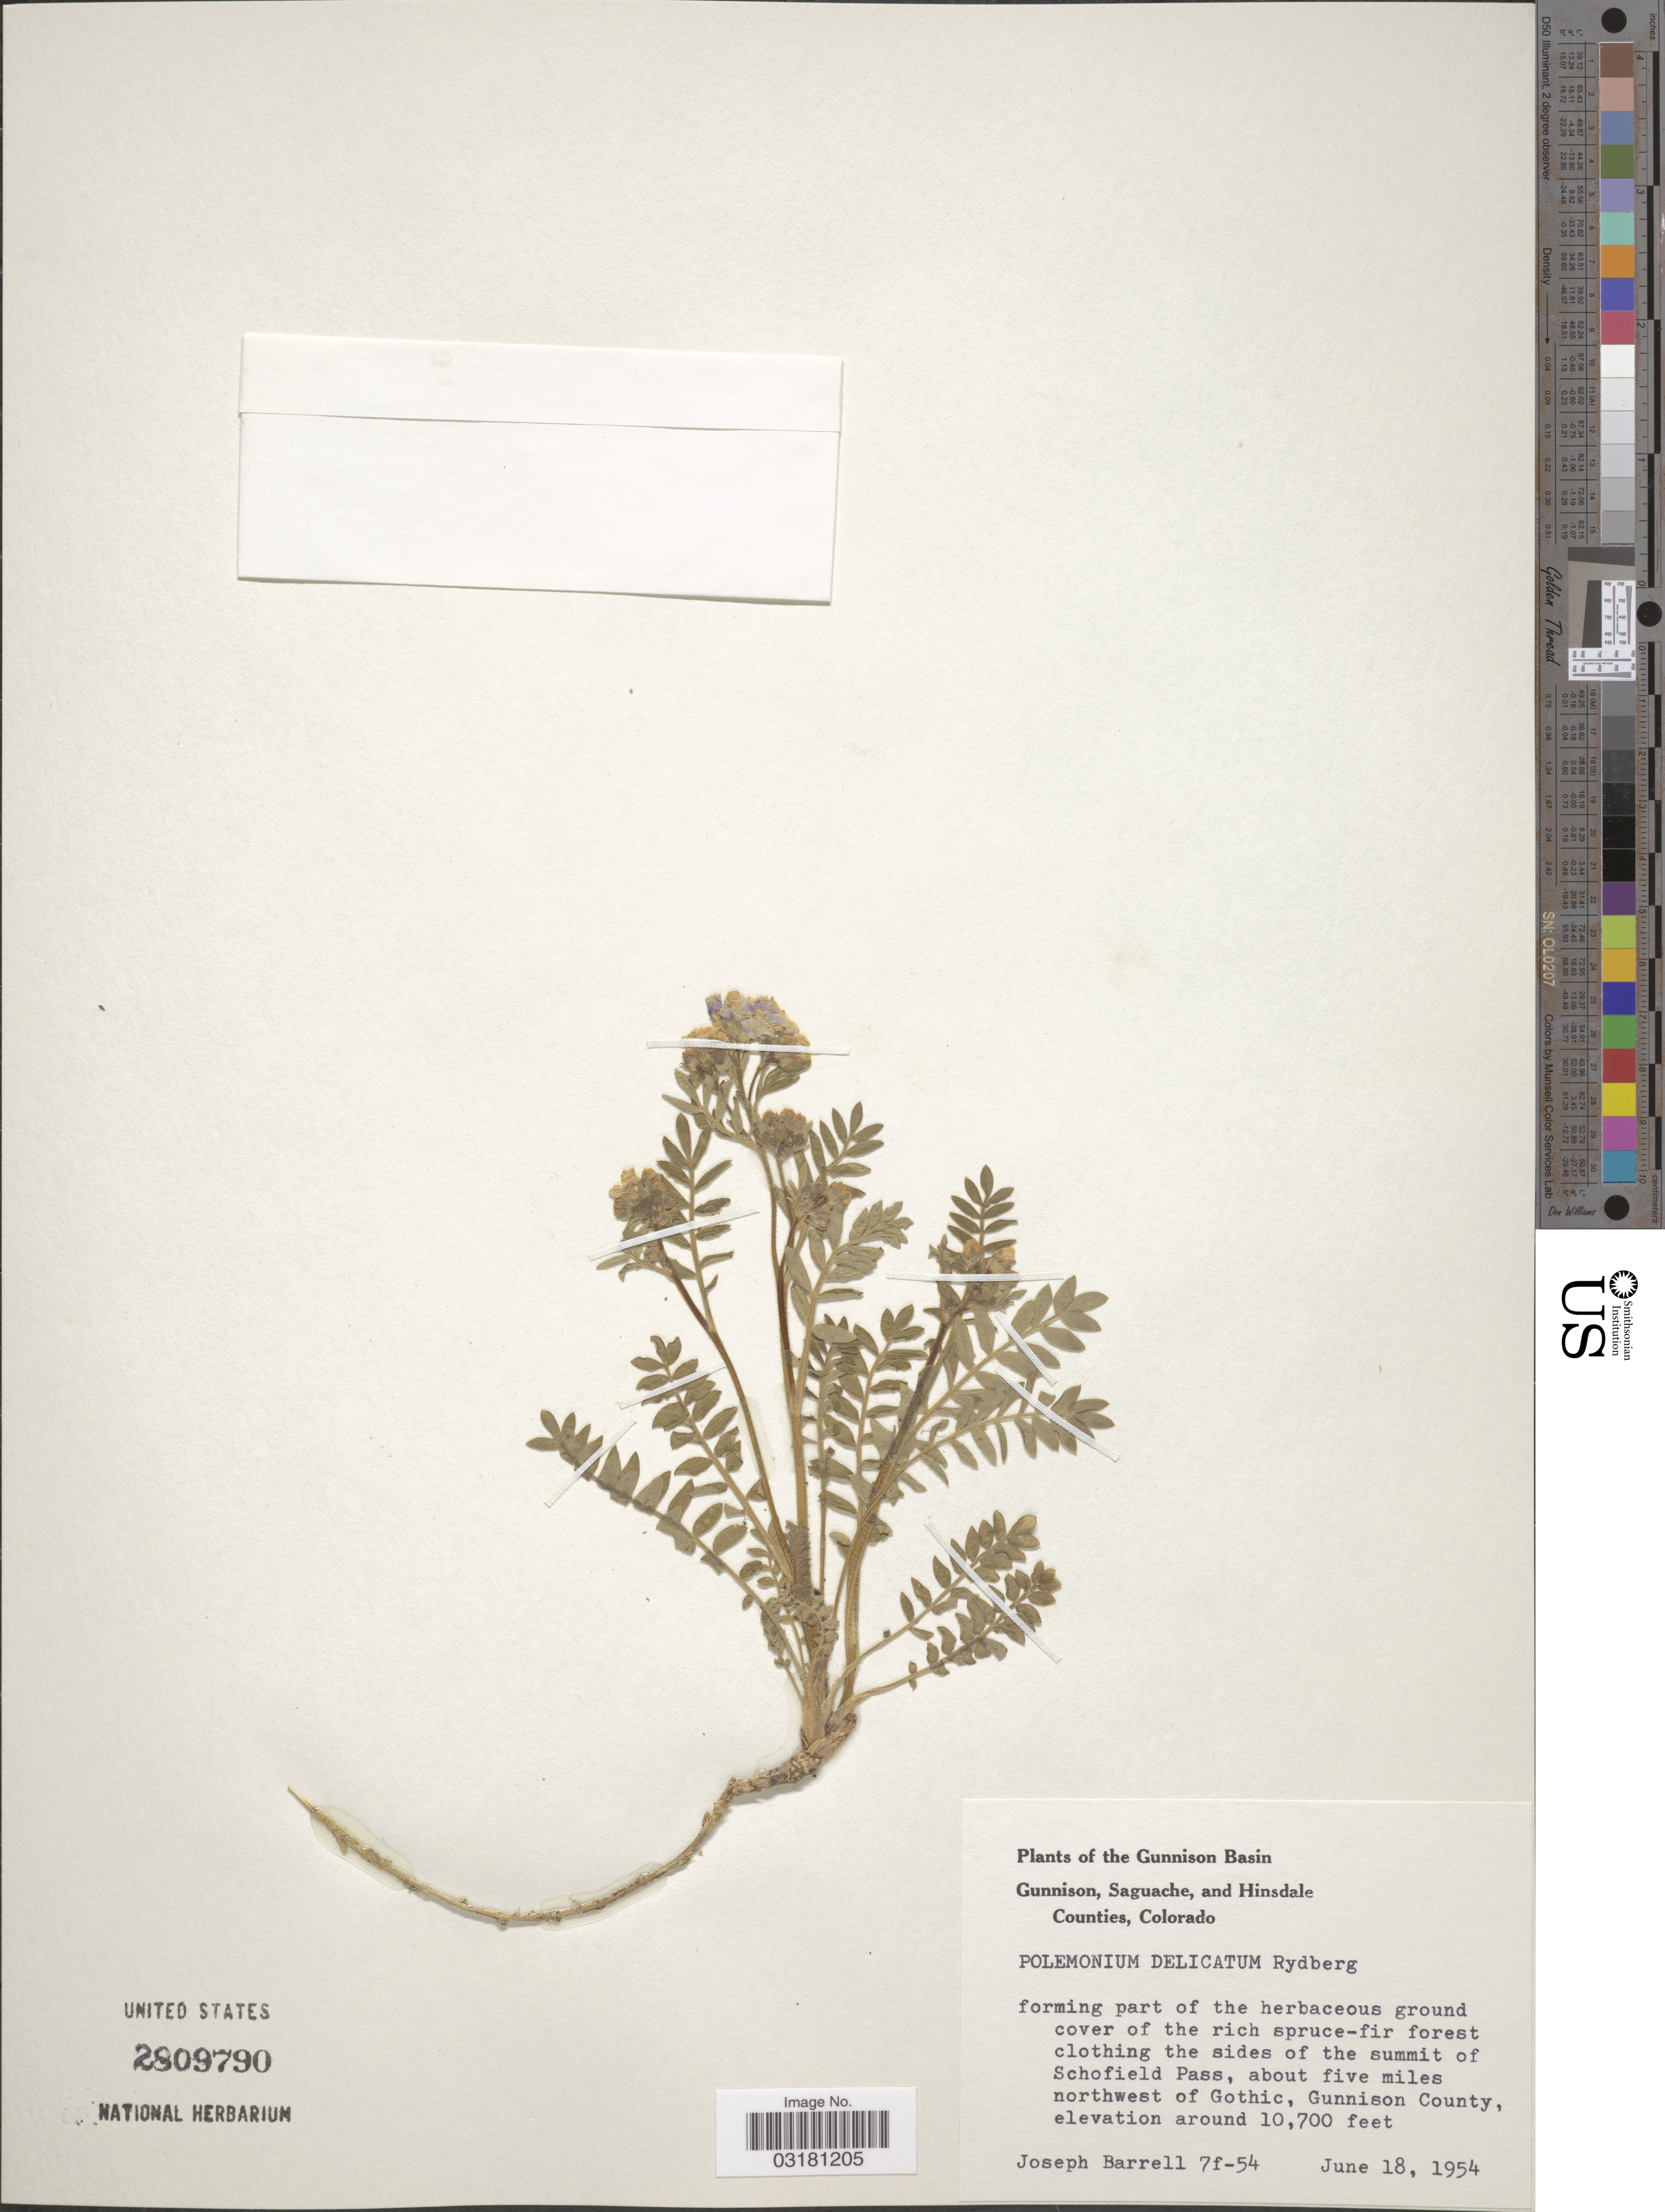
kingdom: Plantae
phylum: Tracheophyta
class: Magnoliopsida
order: Ericales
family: Polemoniaceae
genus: Polemonium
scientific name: Polemonium delicatum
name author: Rydb.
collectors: J. Barrell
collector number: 7f-54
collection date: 1954-06-18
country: United States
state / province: Colorado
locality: The Gunnison Basin. Sides of the summit of Schofield Pass, about five miles northwest of Gothic, Gunnison County.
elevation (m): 3261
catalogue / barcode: US 2809790